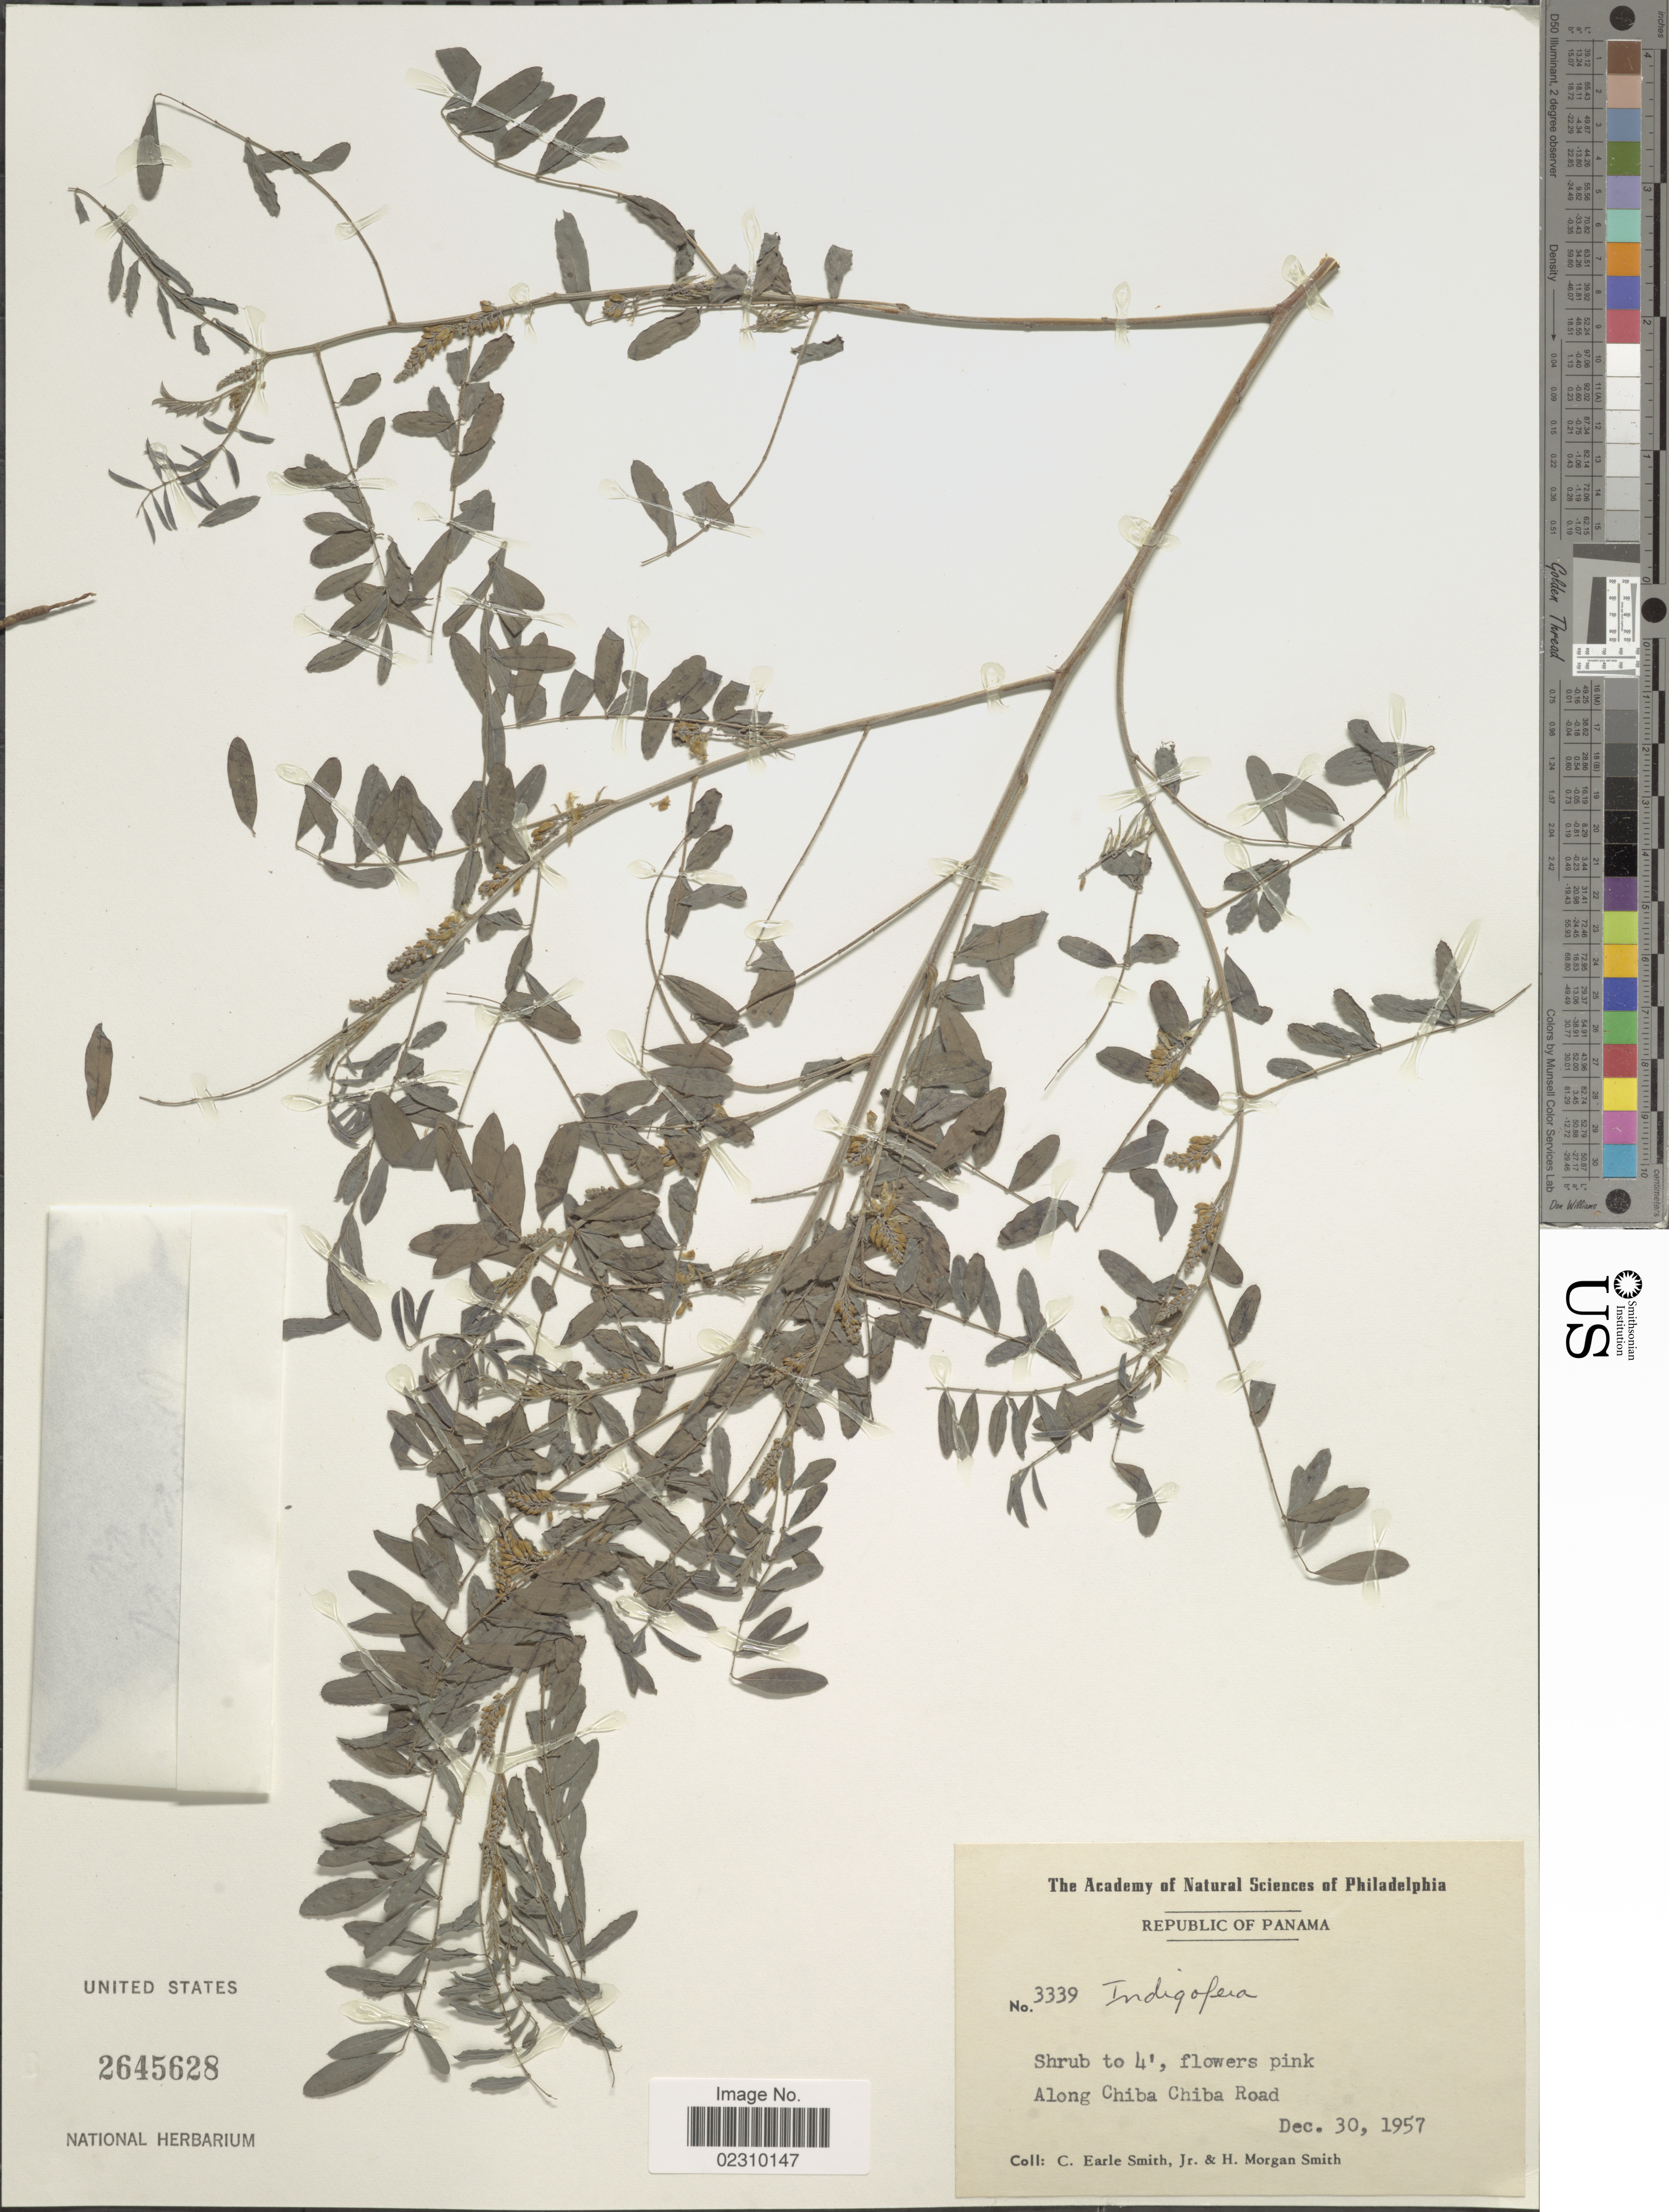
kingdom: Plantae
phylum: Tracheophyta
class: Magnoliopsida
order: Fabales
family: Fabaceae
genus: Indigofera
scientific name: Indigofera sp.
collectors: C. E. Smith Jr. & H. M. Smith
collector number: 3339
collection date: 1957-12-30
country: Panama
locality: Republic of Panama. Along Chiba Chiba road.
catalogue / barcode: US 2645628